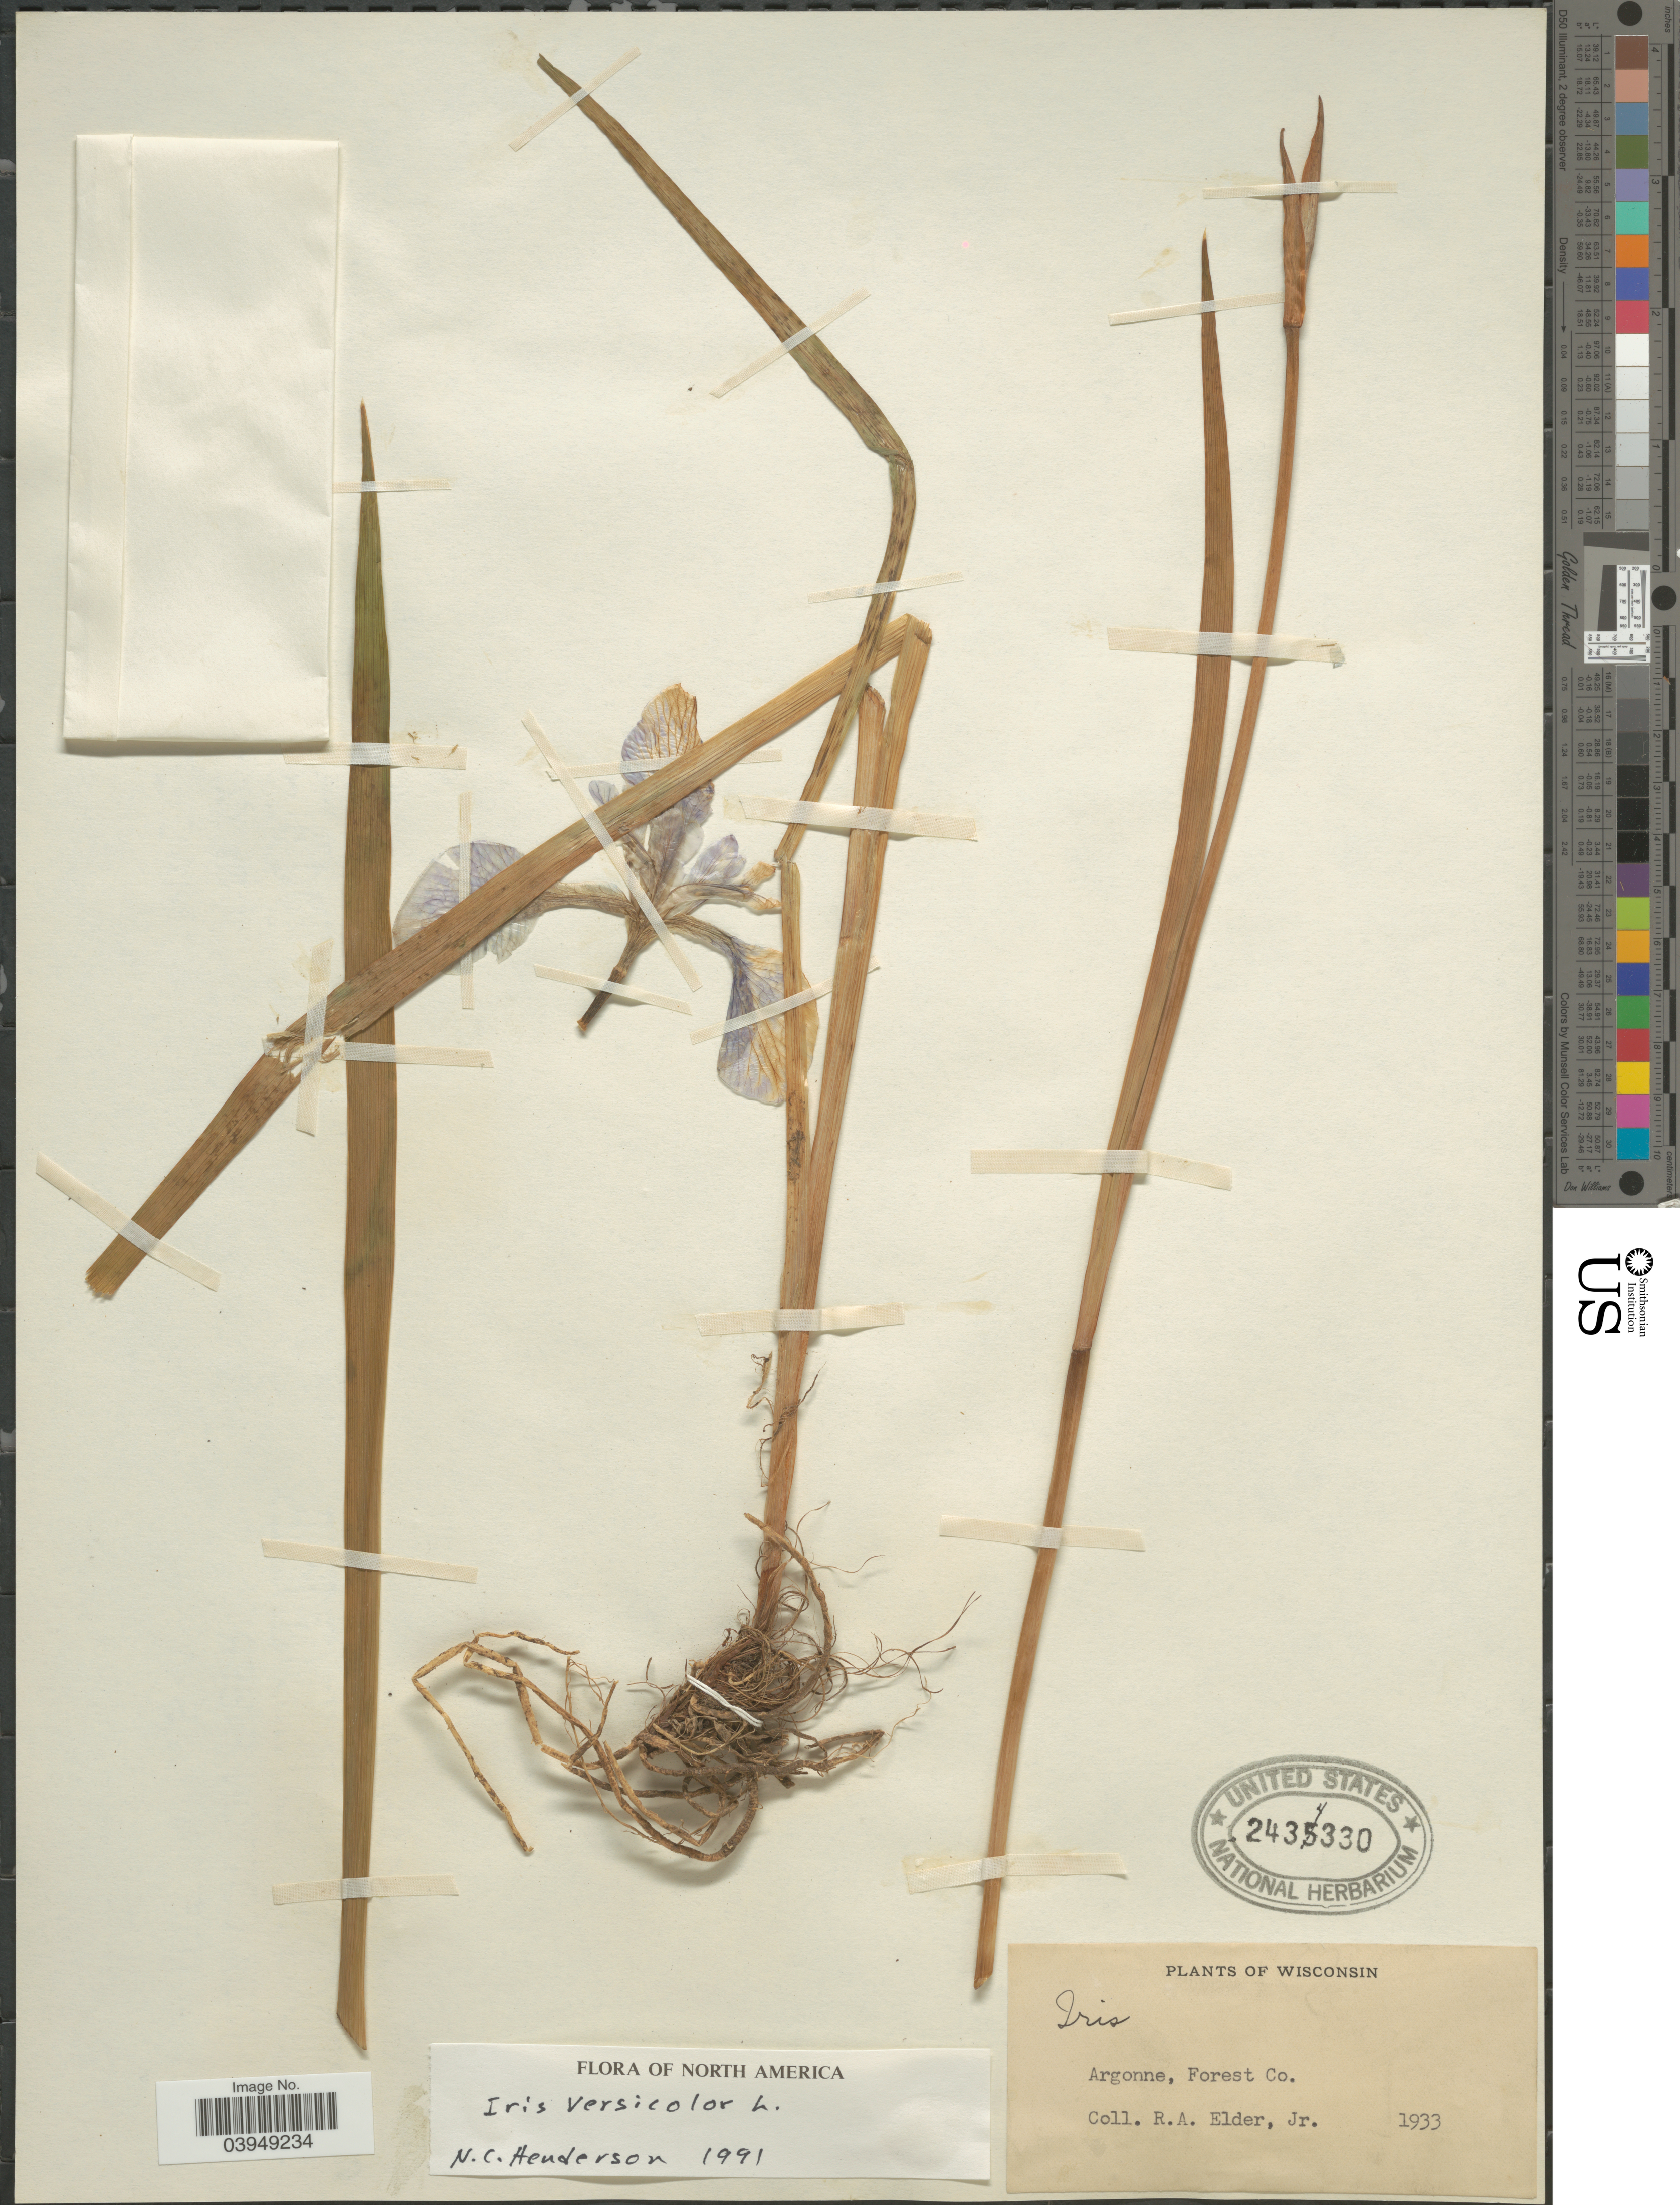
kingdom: Plantae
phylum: Tracheophyta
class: Liliopsida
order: Asparagales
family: Iridaceae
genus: Iris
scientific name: Iris versicolor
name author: L.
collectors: R. Elder Jr.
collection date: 1933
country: United States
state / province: Wisconsin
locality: Argonne, Forest Co.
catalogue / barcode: US 2434330